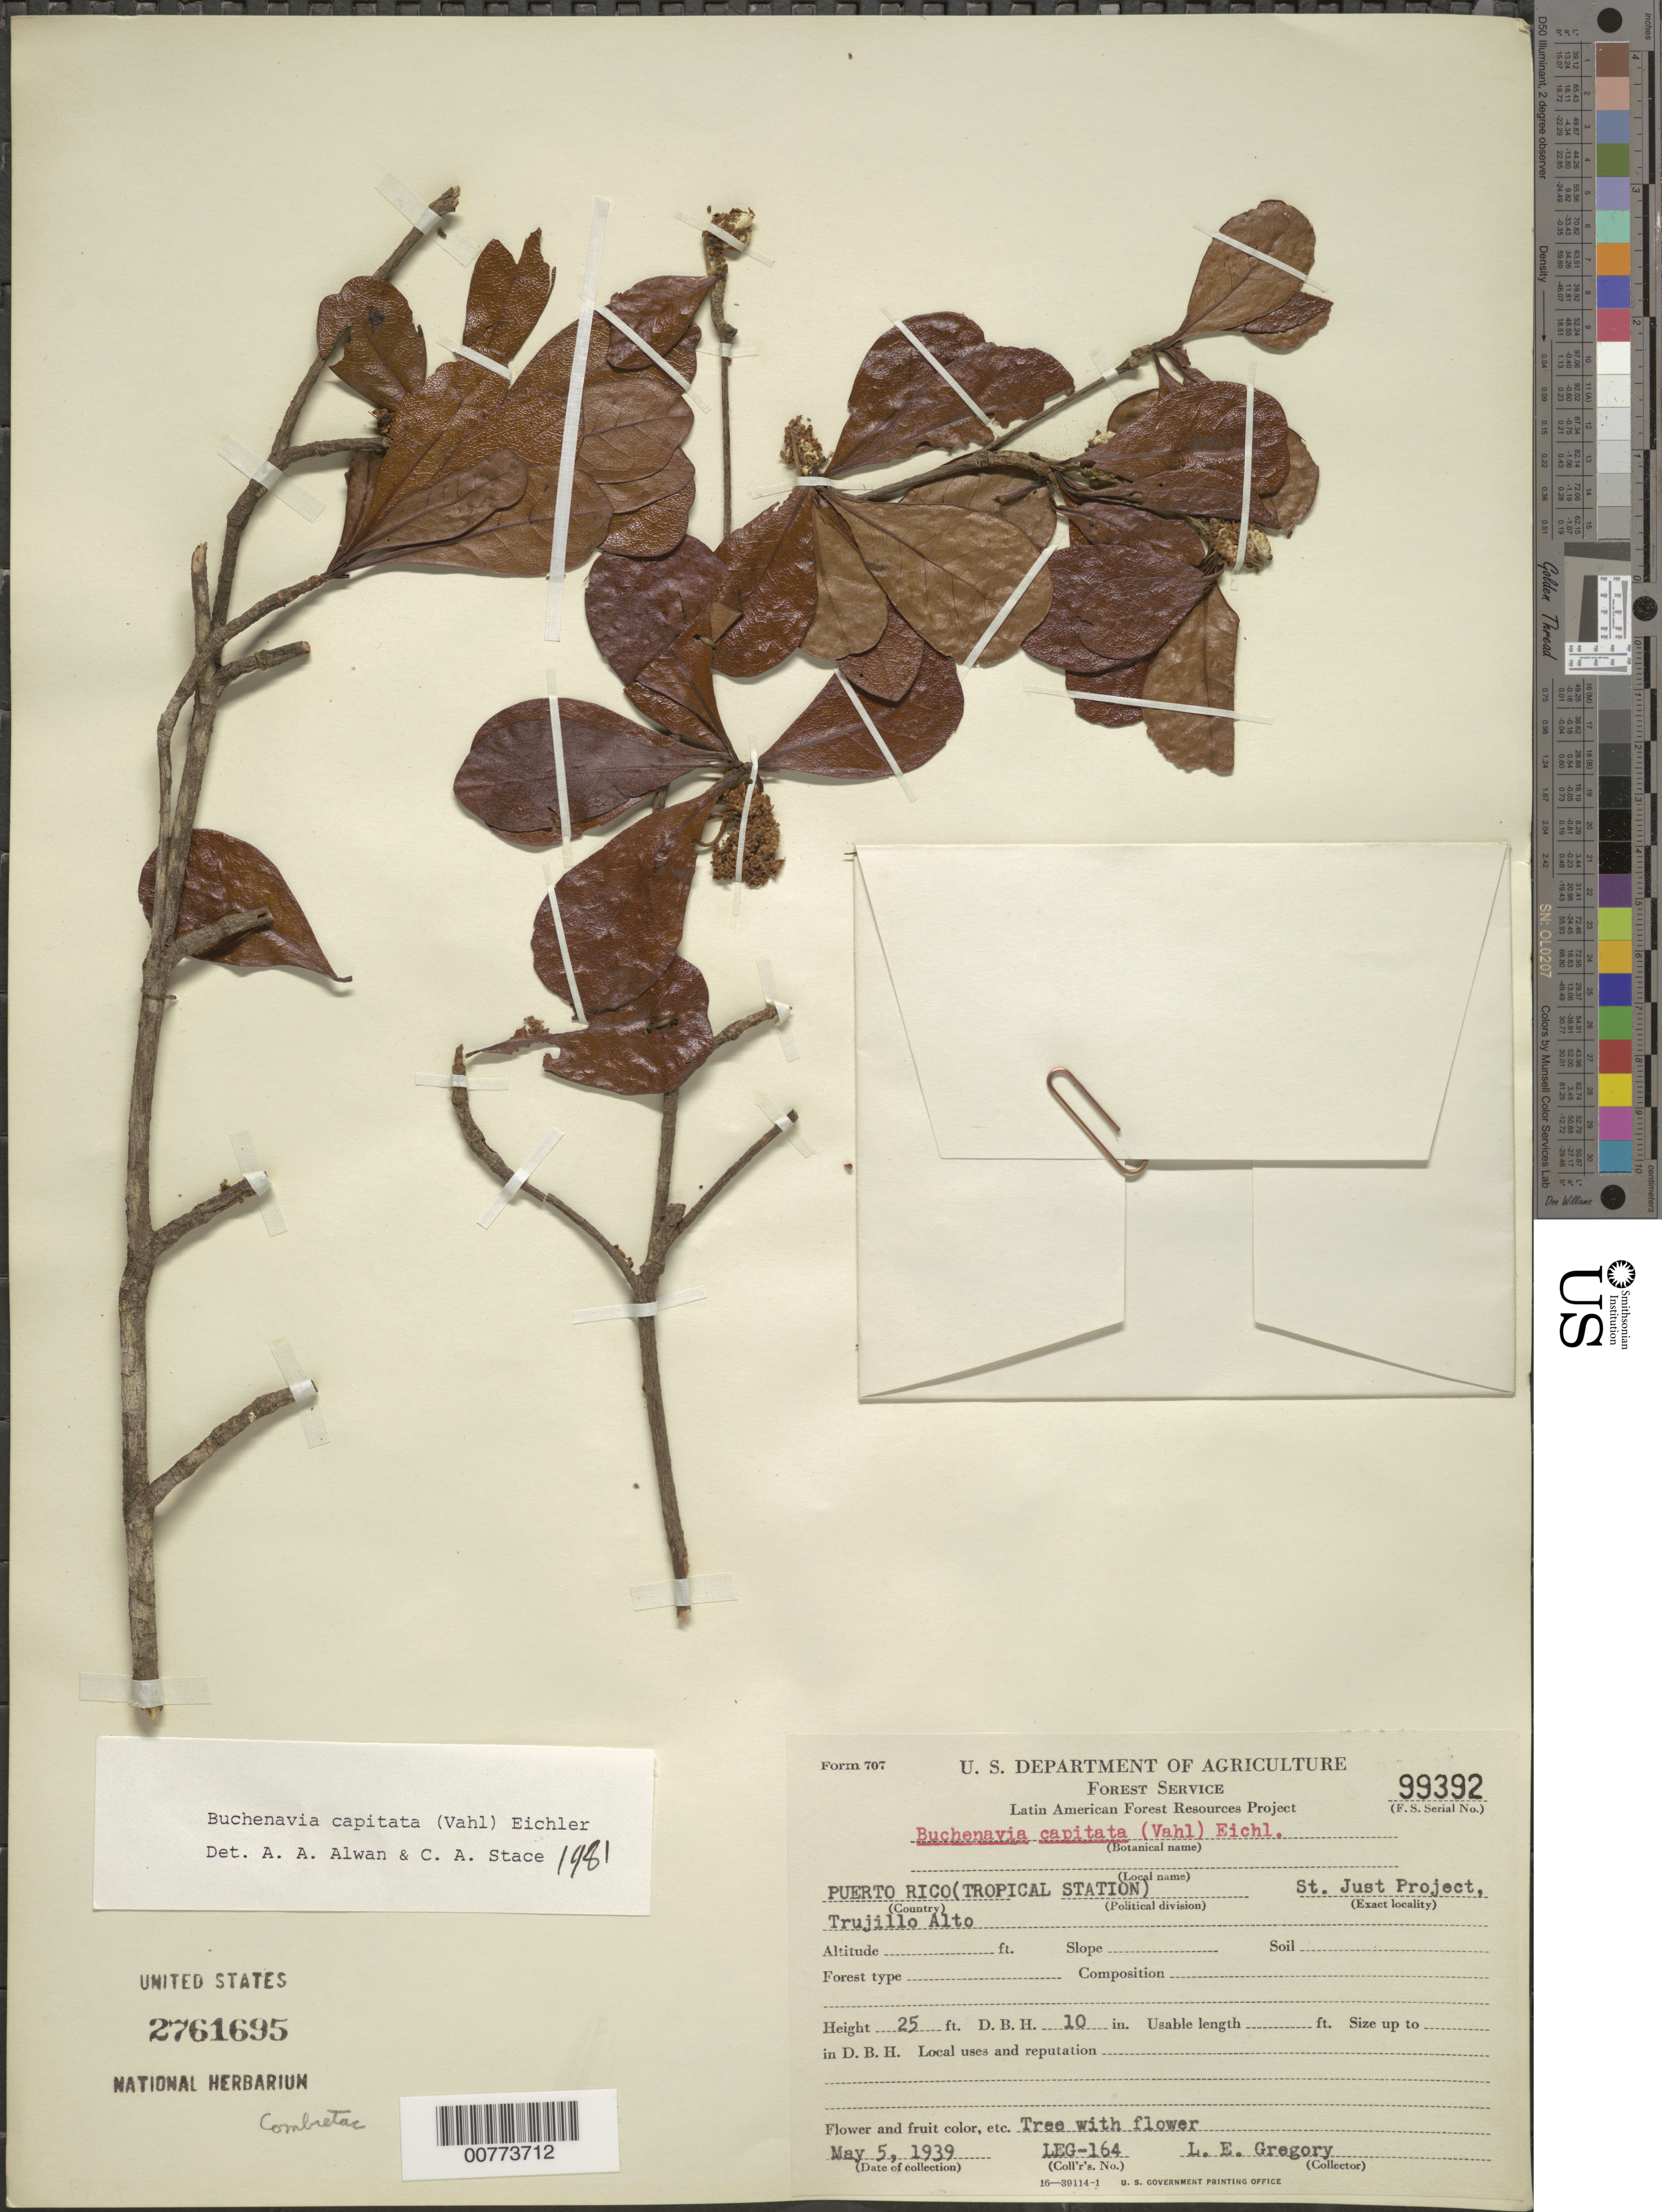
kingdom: Plantae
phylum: Tracheophyta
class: Magnoliopsida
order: Myrtales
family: Combretaceae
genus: Terminalia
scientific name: Terminalia tetraphylla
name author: (Aubl.) Gere & Boatwr.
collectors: L. E. Gregory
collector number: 164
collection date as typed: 05 May 1939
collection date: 1939-05-05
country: Puerto Rico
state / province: Trujillo Alto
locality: Trujillo Alto, St. Just Project.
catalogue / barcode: US 2761695